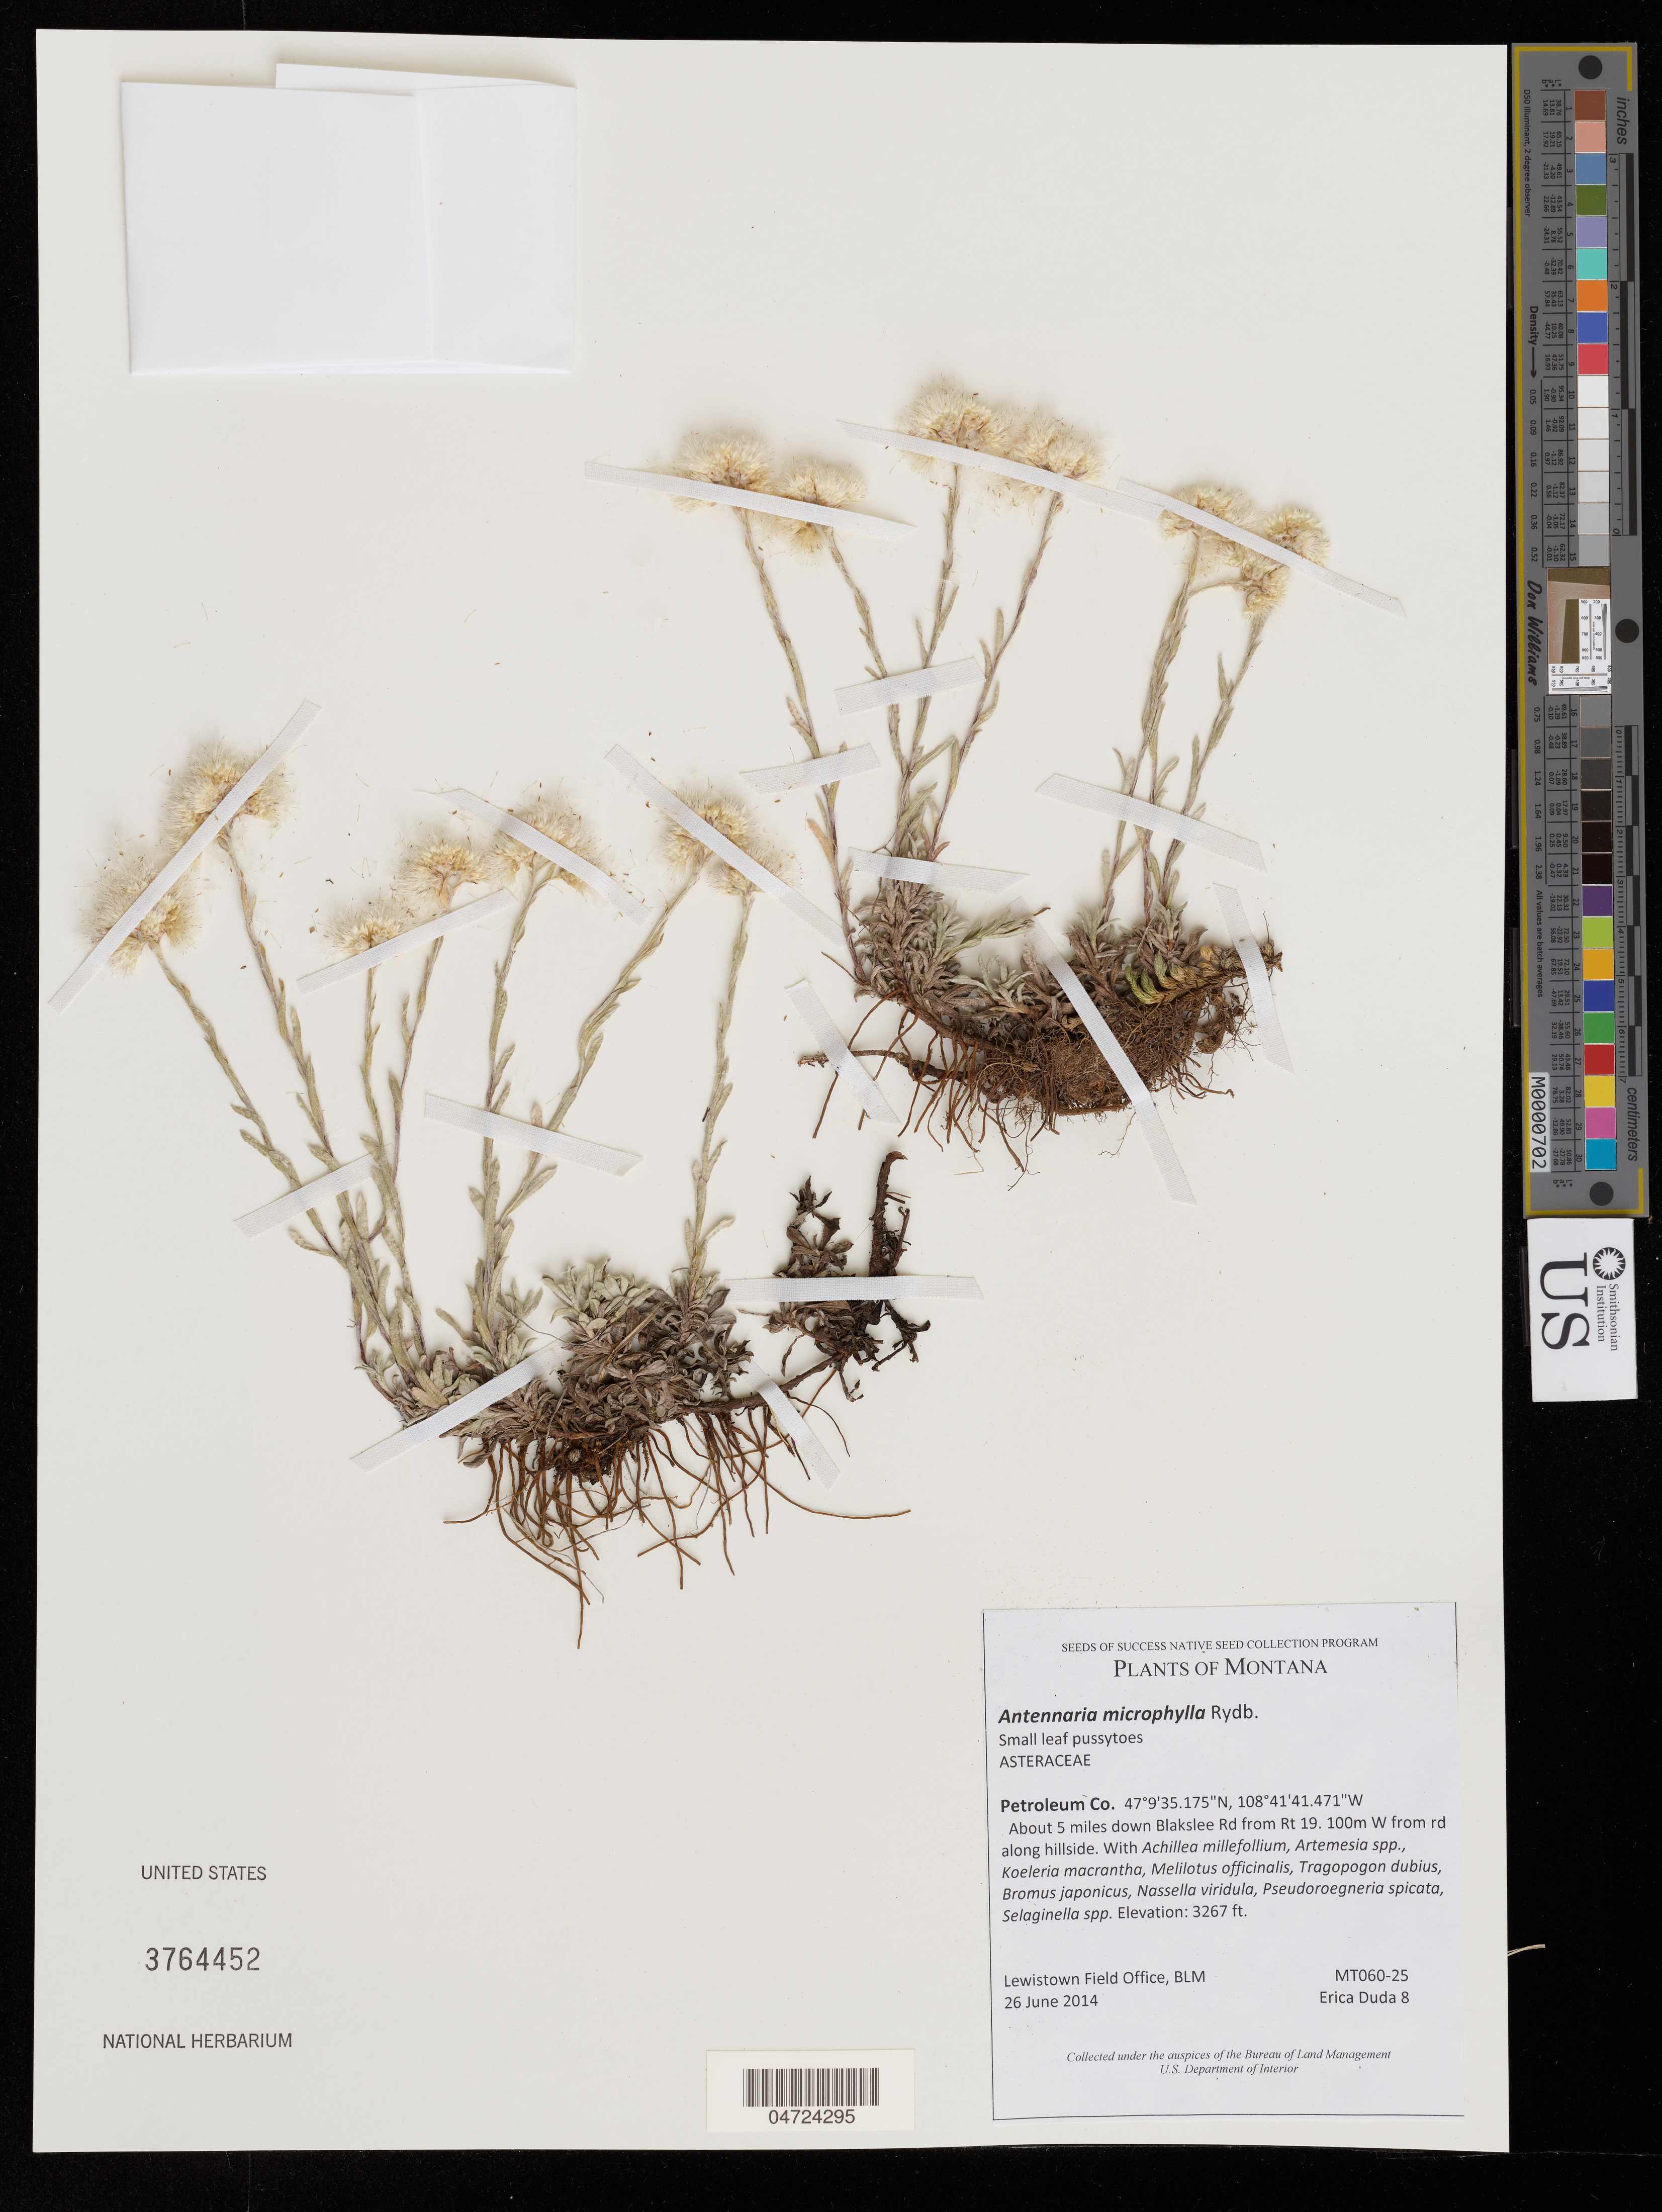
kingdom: Plantae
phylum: Tracheophyta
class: Magnoliopsida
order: Asterales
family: Asteraceae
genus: Antennaria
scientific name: Antennaria microphylla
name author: Rydb.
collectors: E. Duda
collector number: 8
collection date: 2014-06-26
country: United States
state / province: Montana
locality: Petroleum Co. About 5 miles down Blakslee Rd from Rt 19. 100m W from rd along hillside.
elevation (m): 996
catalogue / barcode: US 3764452